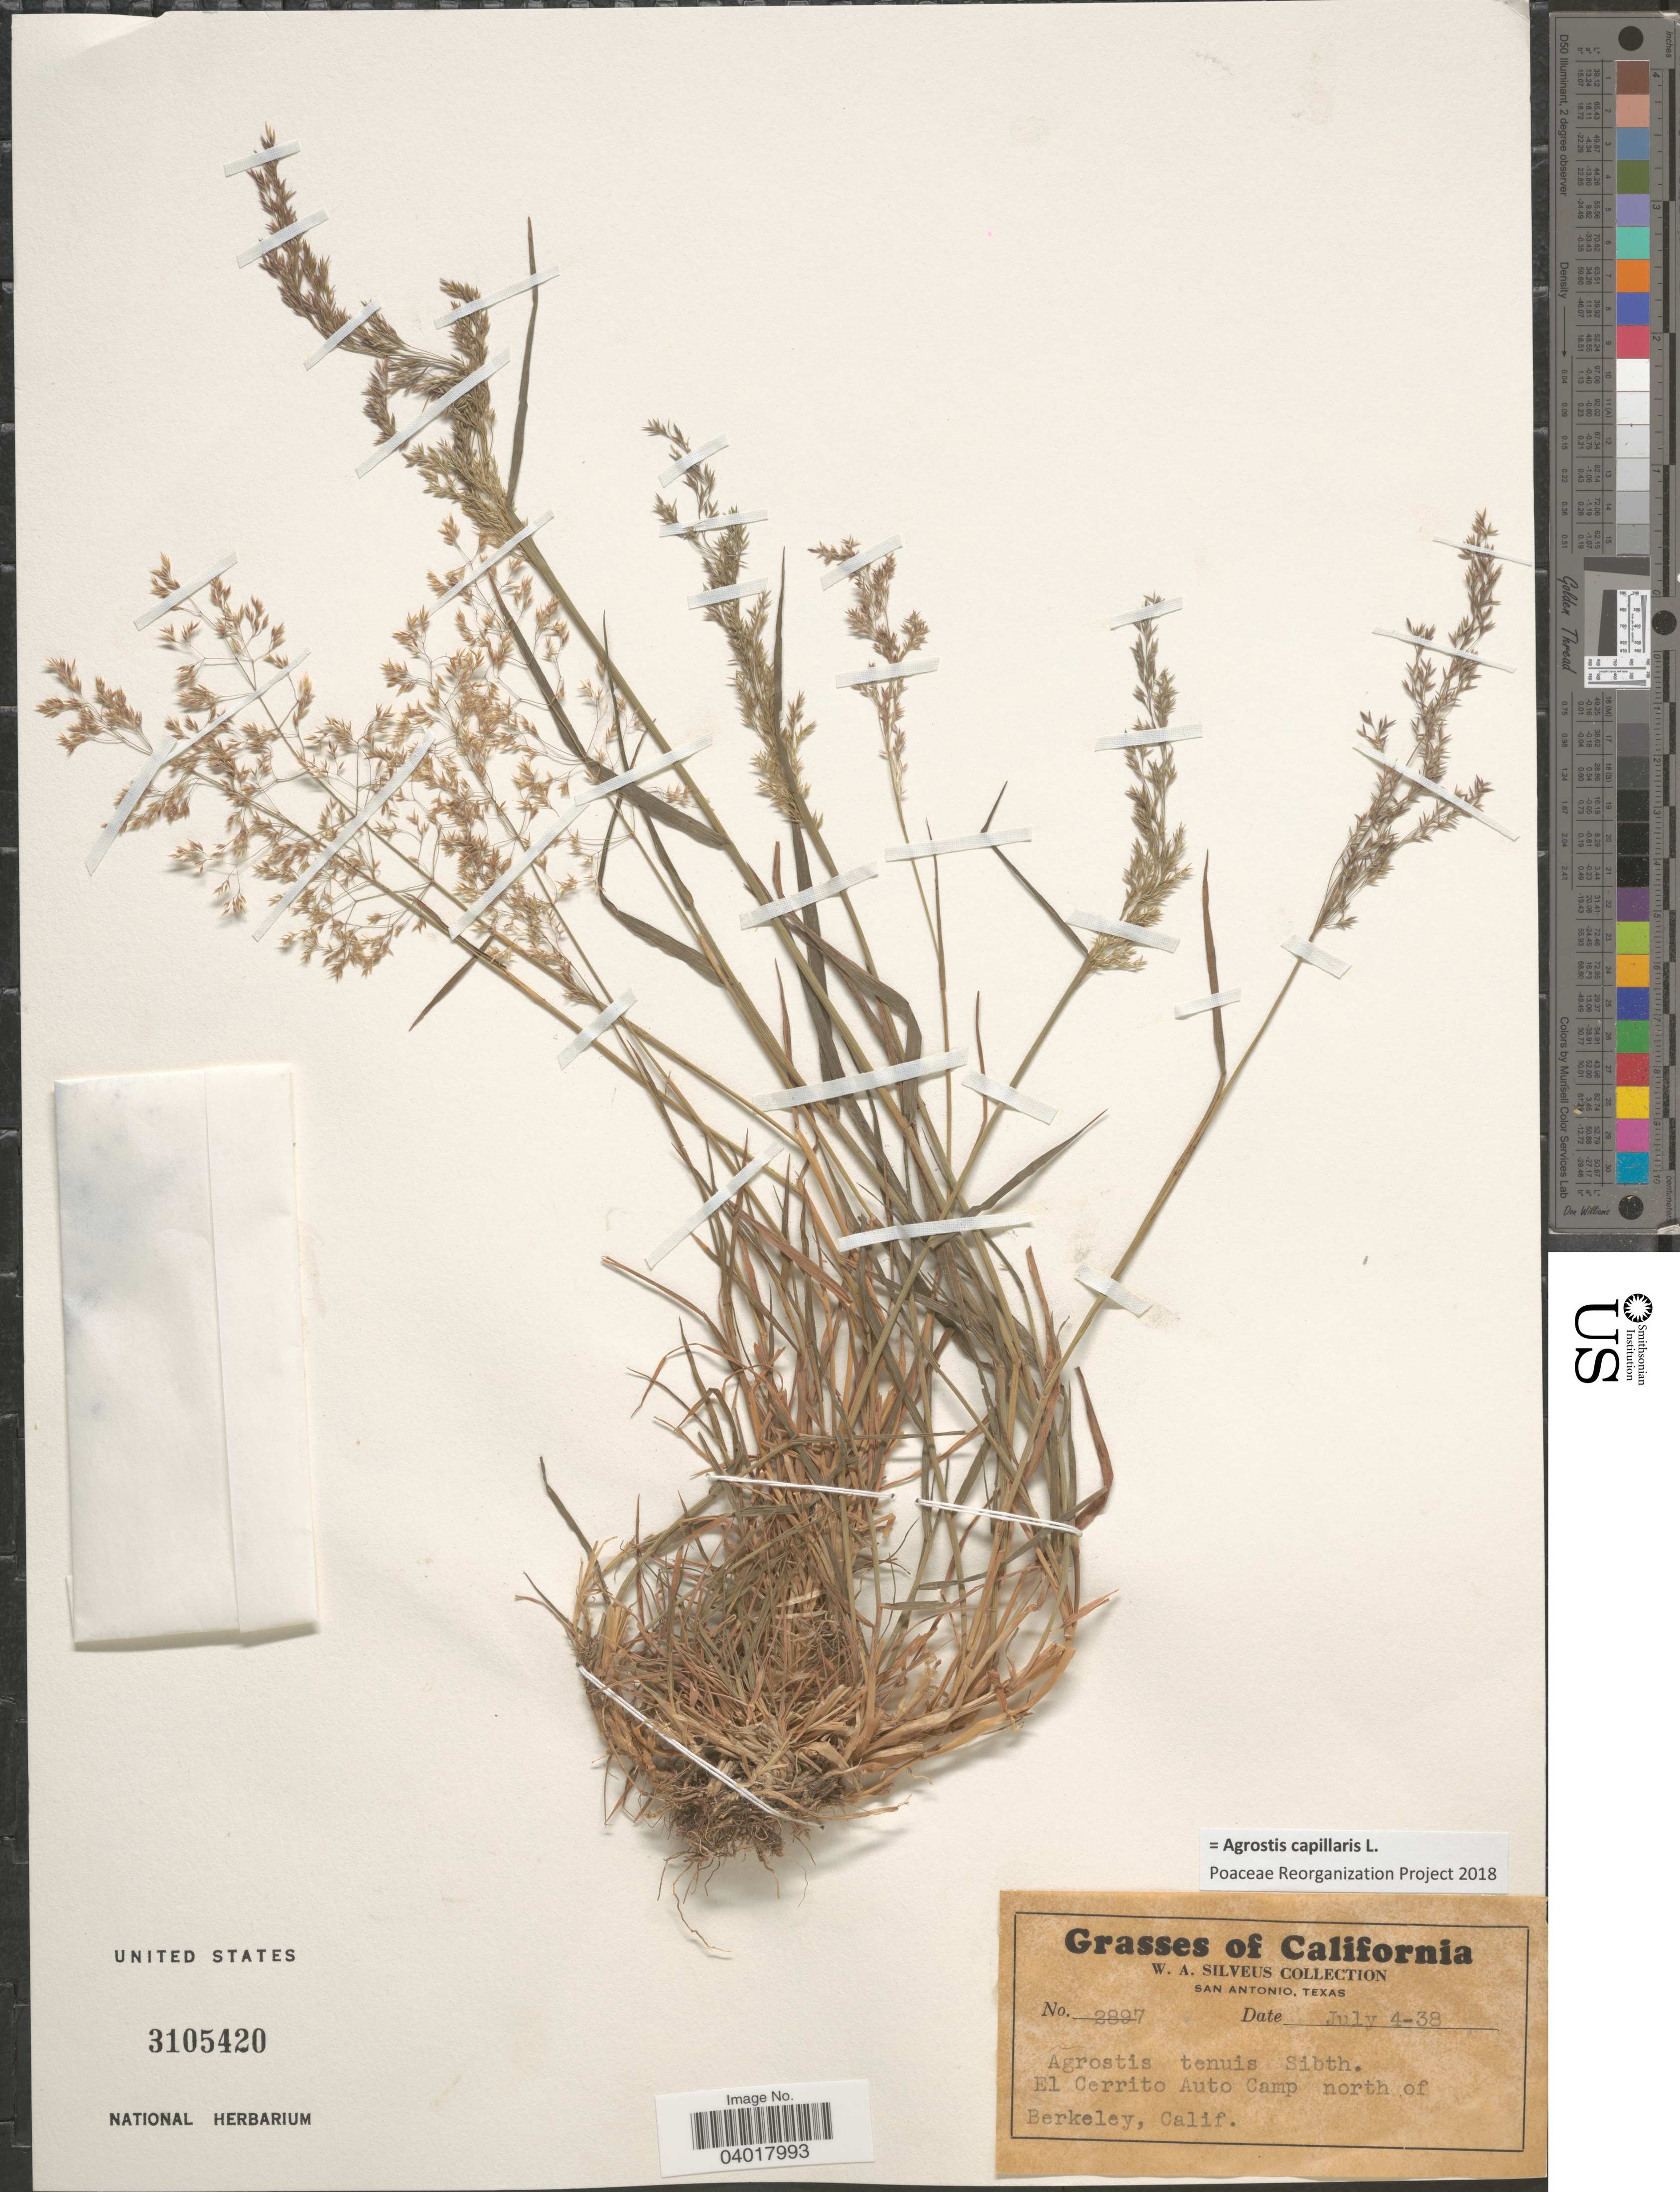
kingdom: Plantae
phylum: Tracheophyta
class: Liliopsida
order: Poales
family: Poaceae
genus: Agrostis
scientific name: Agrostis capillaris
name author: L.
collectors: W. Silveus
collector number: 2897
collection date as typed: Transcribed d/m/y: 4/7/38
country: United States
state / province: California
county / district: Alameda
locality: El Cerrito Auto Camp north of Berkeley.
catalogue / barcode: US 3105420